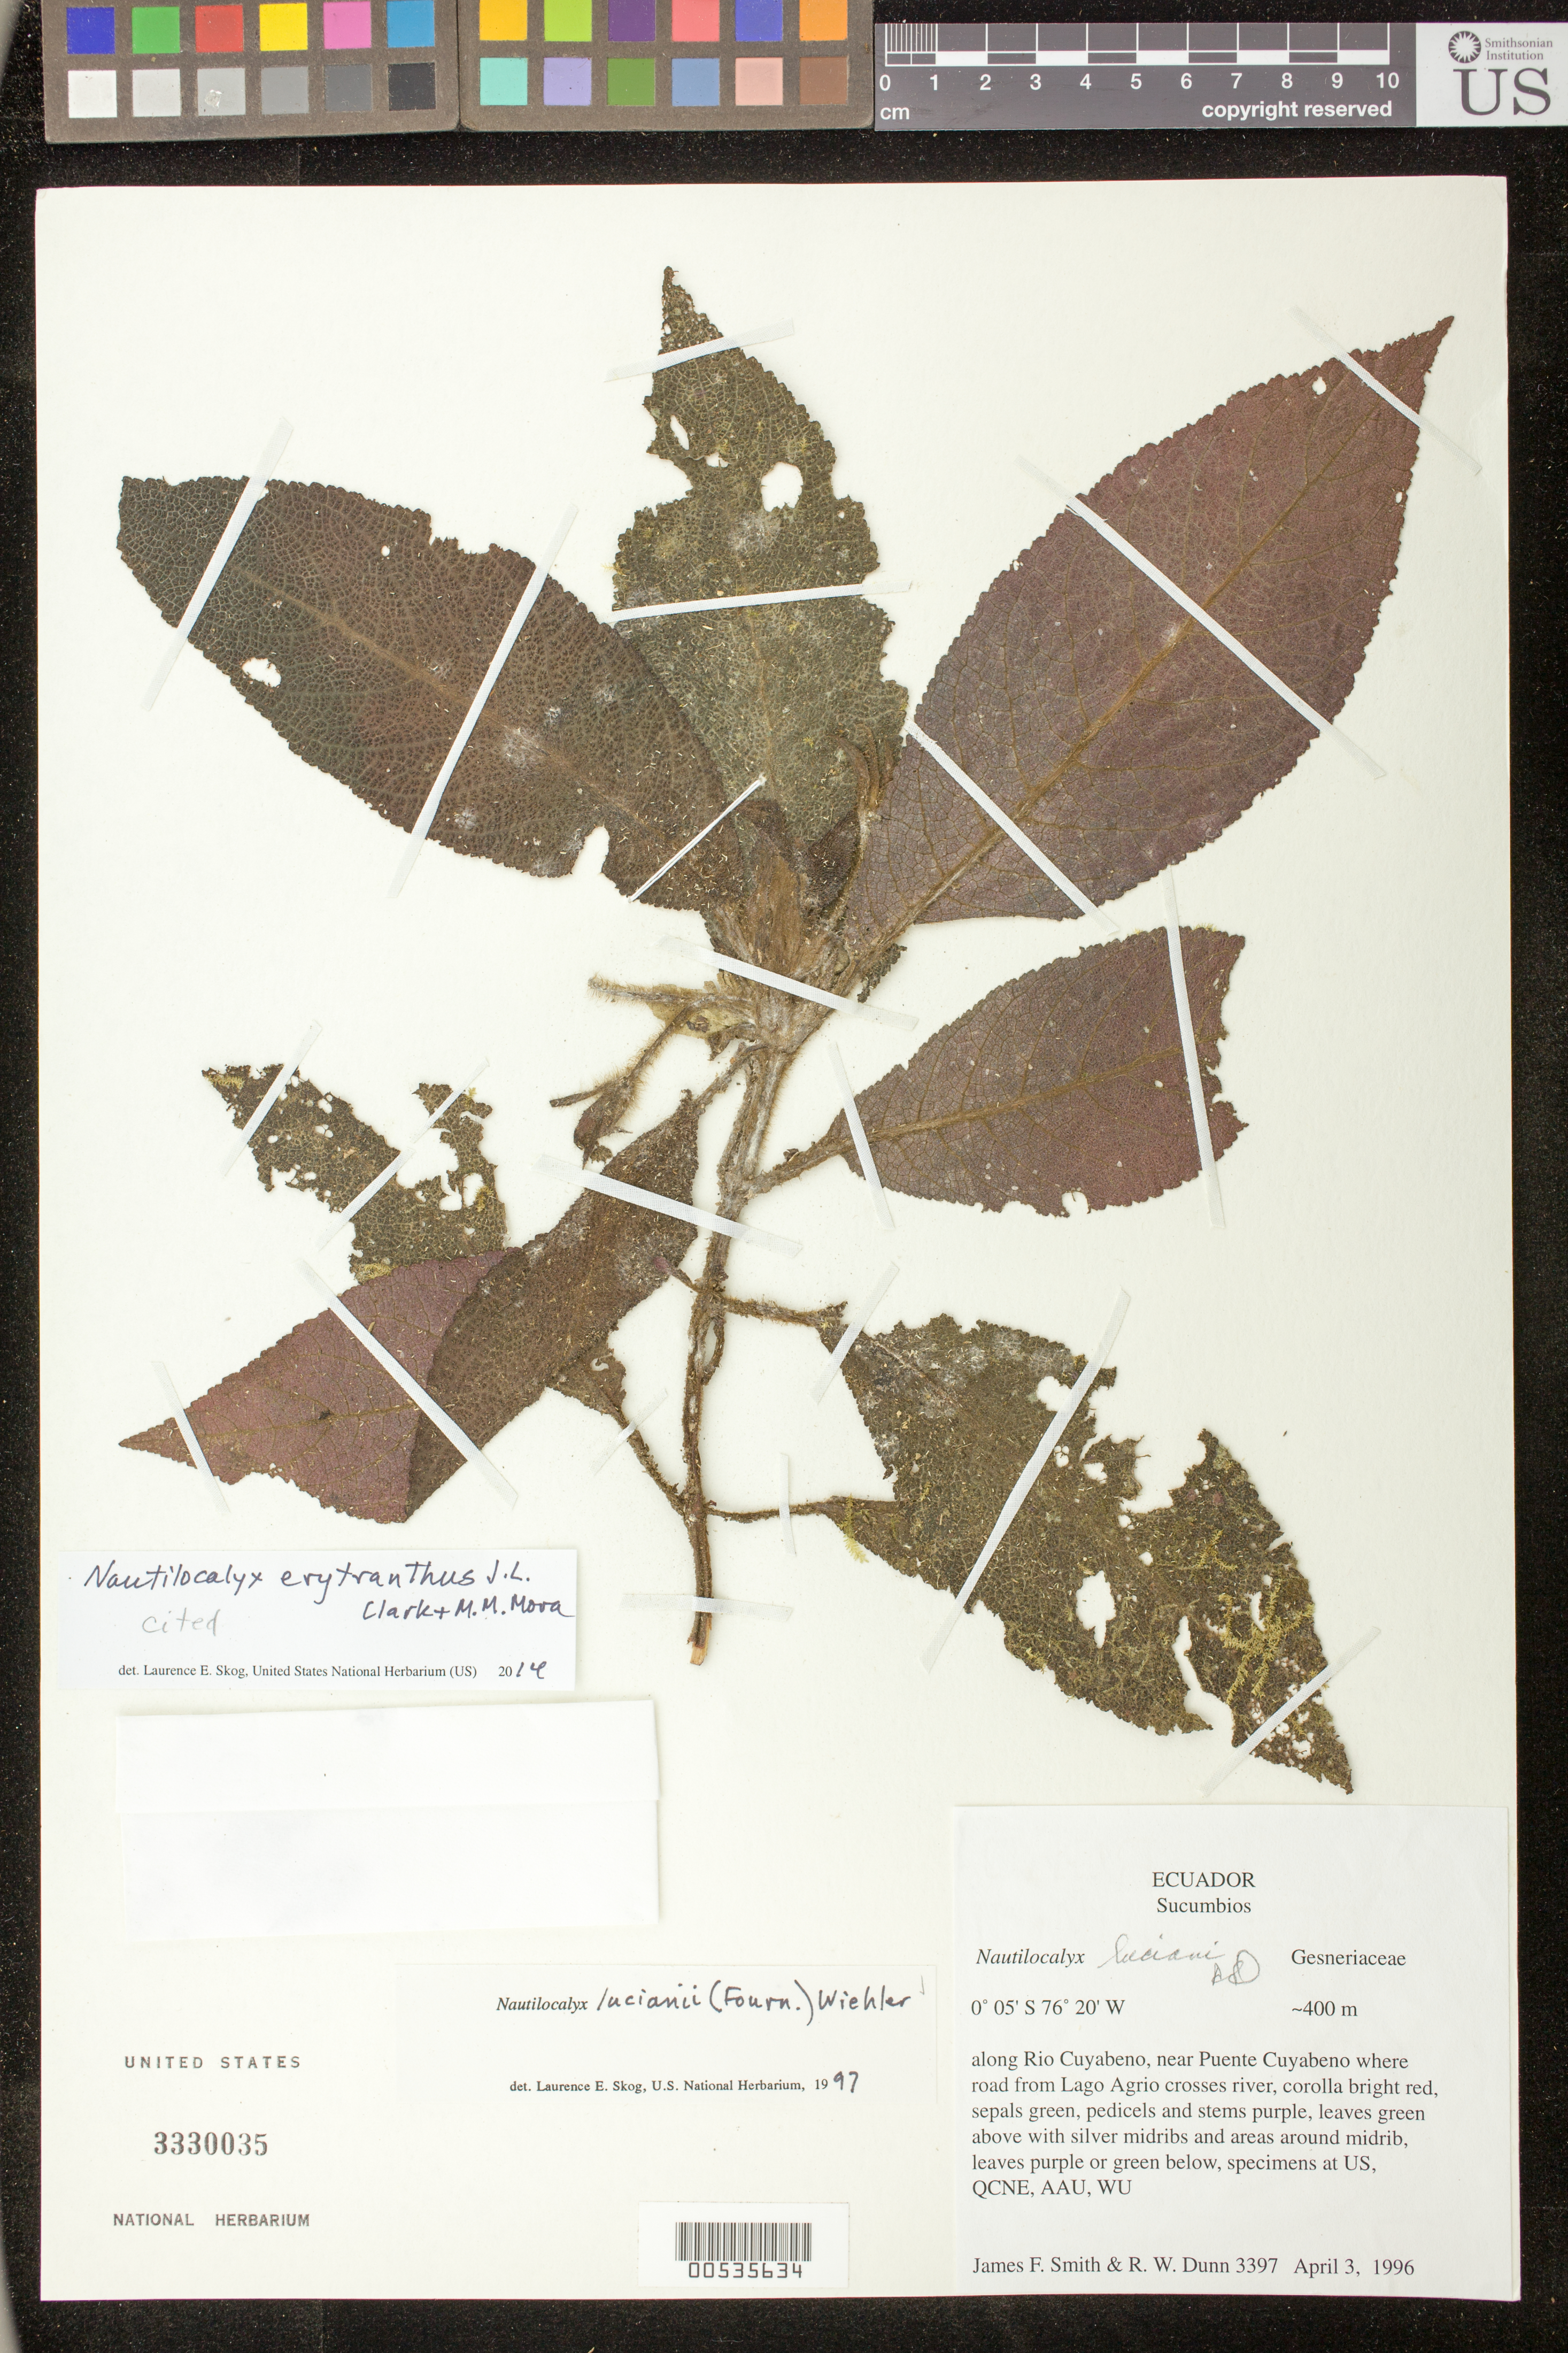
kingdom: Plantae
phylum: Tracheophyta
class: Magnoliopsida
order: Lamiales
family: Gesneriaceae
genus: Nautilocalyx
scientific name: Nautilocalyx erytranthus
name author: J.L. Clark & M.M. Mora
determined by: Skog, Laurence E.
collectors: J. Smith & R. Dunn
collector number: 3397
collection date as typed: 03 Apr 1996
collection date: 1996-04-03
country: Ecuador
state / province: Sucumbíos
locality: Along Rio Cuyabeno, near Puente Cuyabeno where road from Lago Agrio crosses river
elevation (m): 400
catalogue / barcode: US 3330035